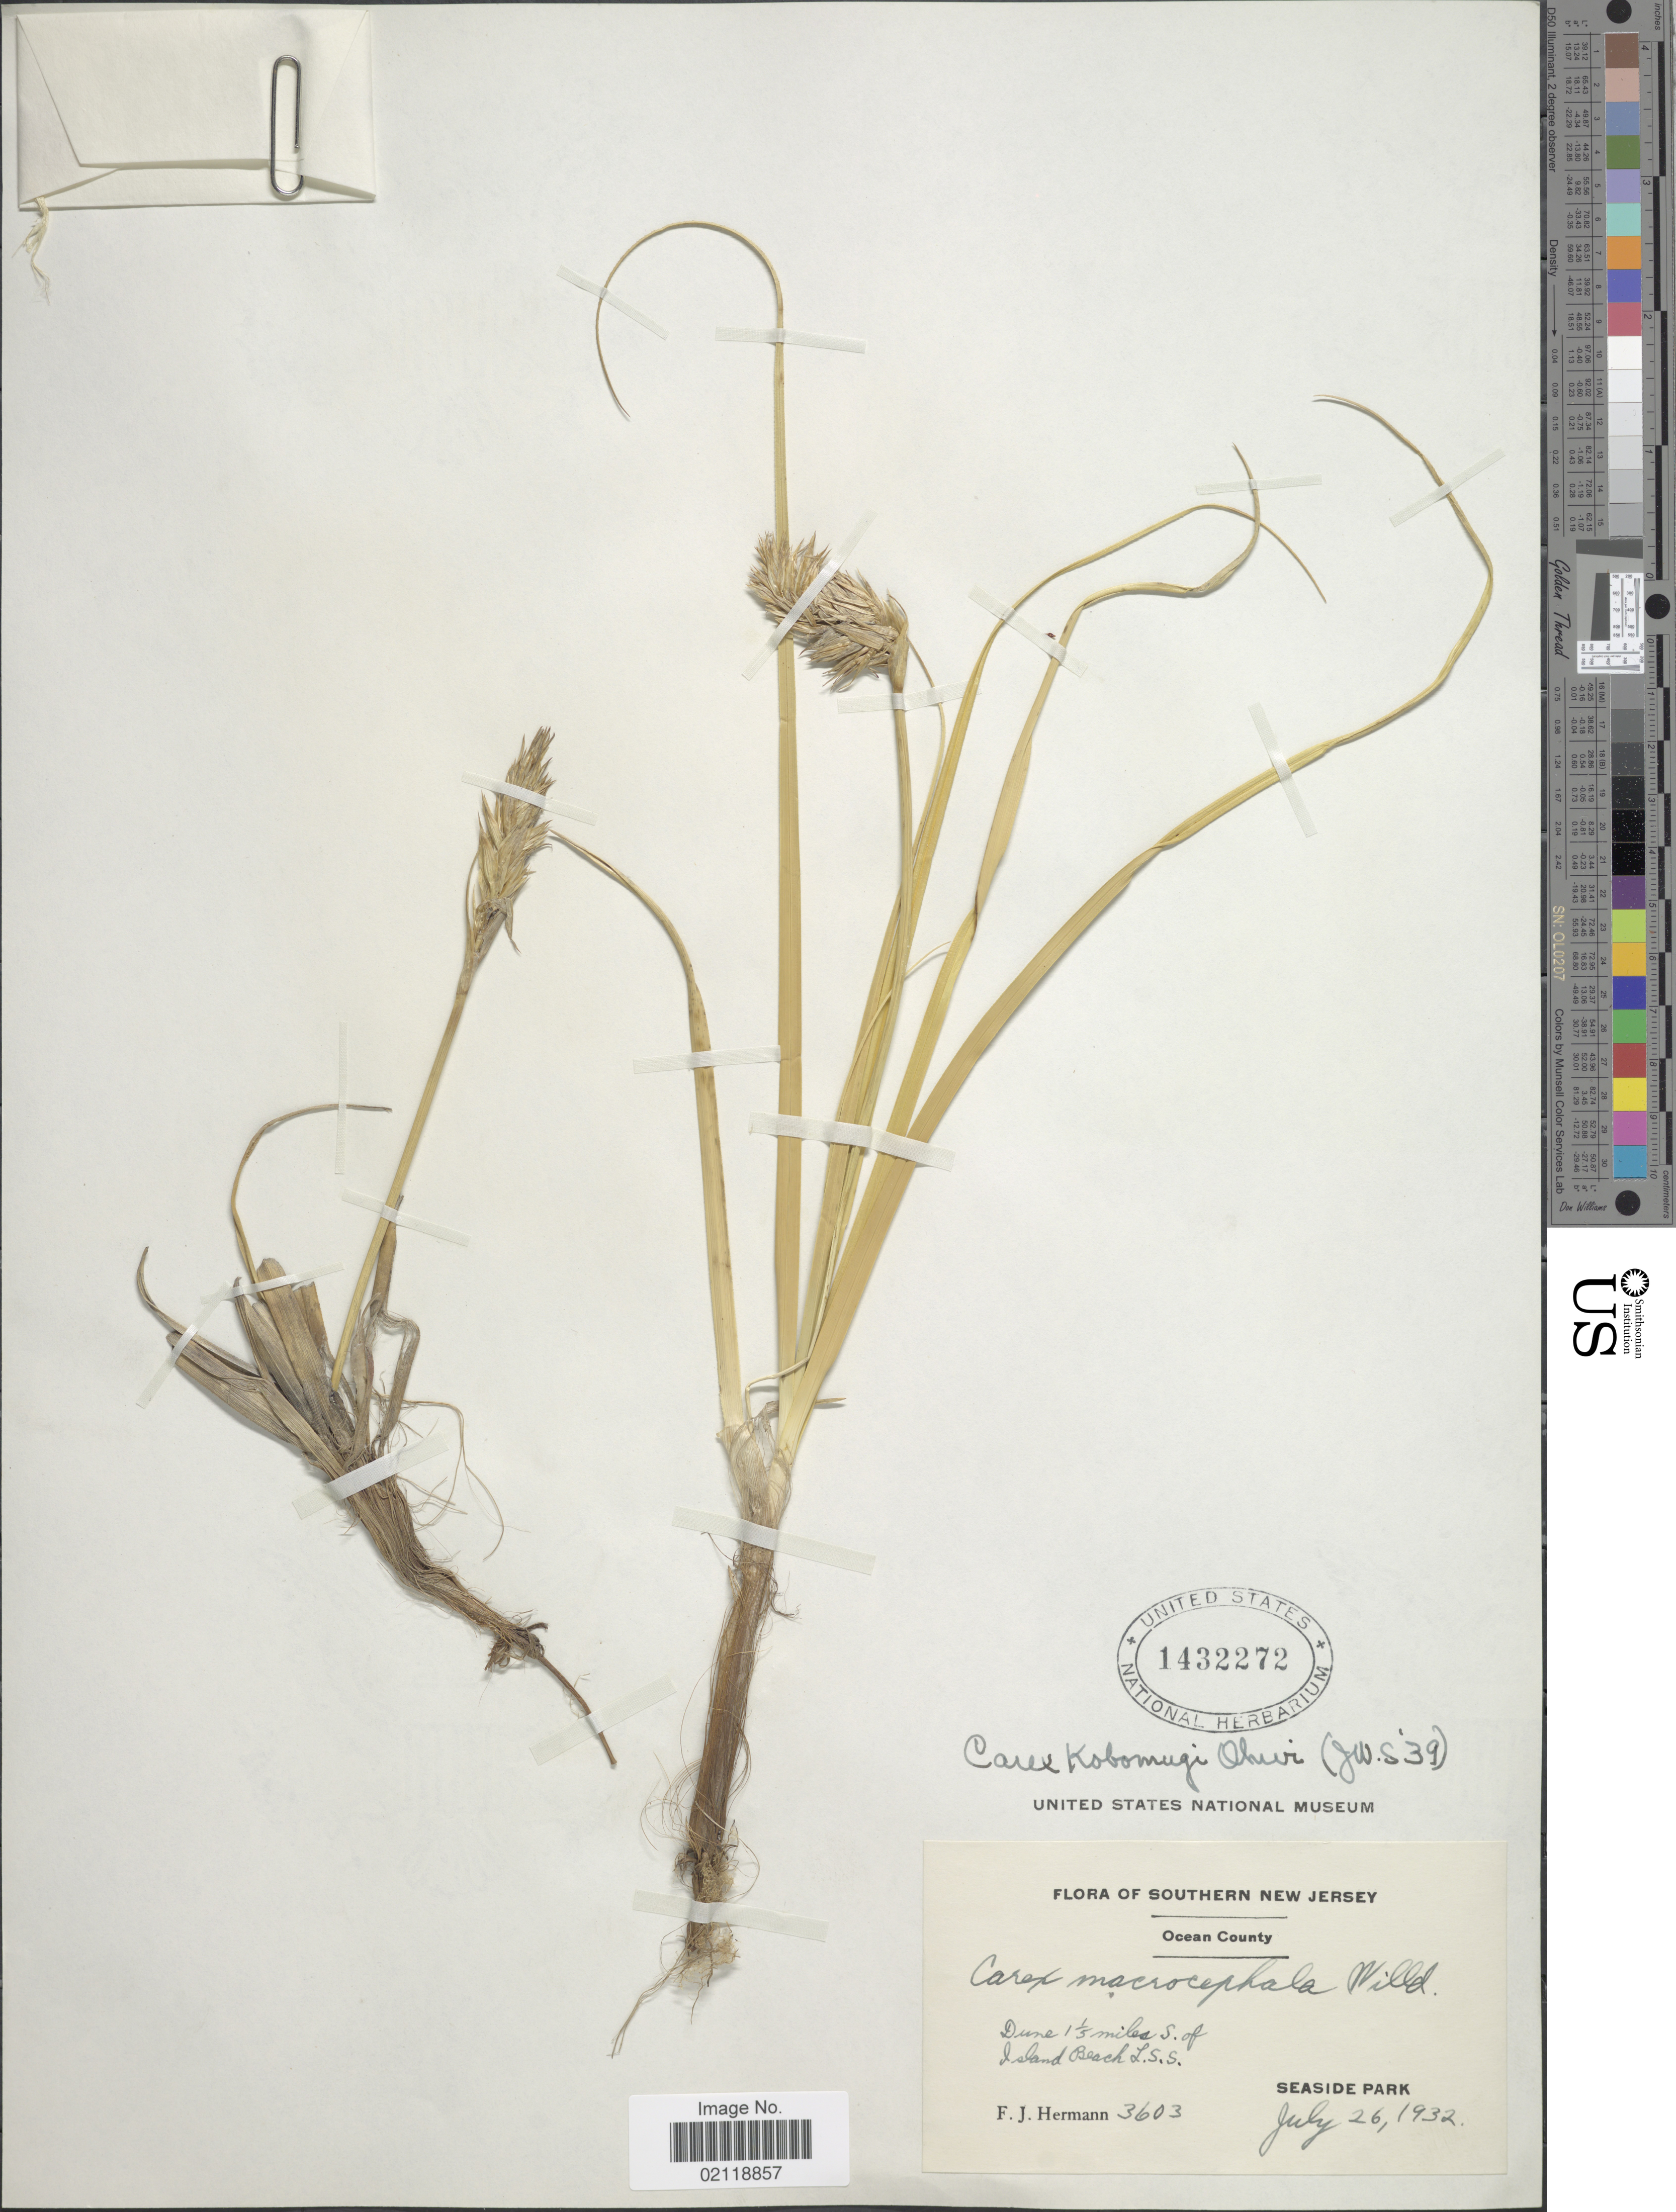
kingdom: Plantae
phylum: Tracheophyta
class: Liliopsida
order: Poales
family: Cyperaceae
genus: Carex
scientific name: Carex kobomugi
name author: Ohwi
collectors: F. J. Hermann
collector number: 3603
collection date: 1932-07-26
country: United States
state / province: New Jersey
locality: Southern New Jersey, Ocean County, Dune 1 1/5 miles S. of Island Beach, Seaside Park.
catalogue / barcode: US 1432272